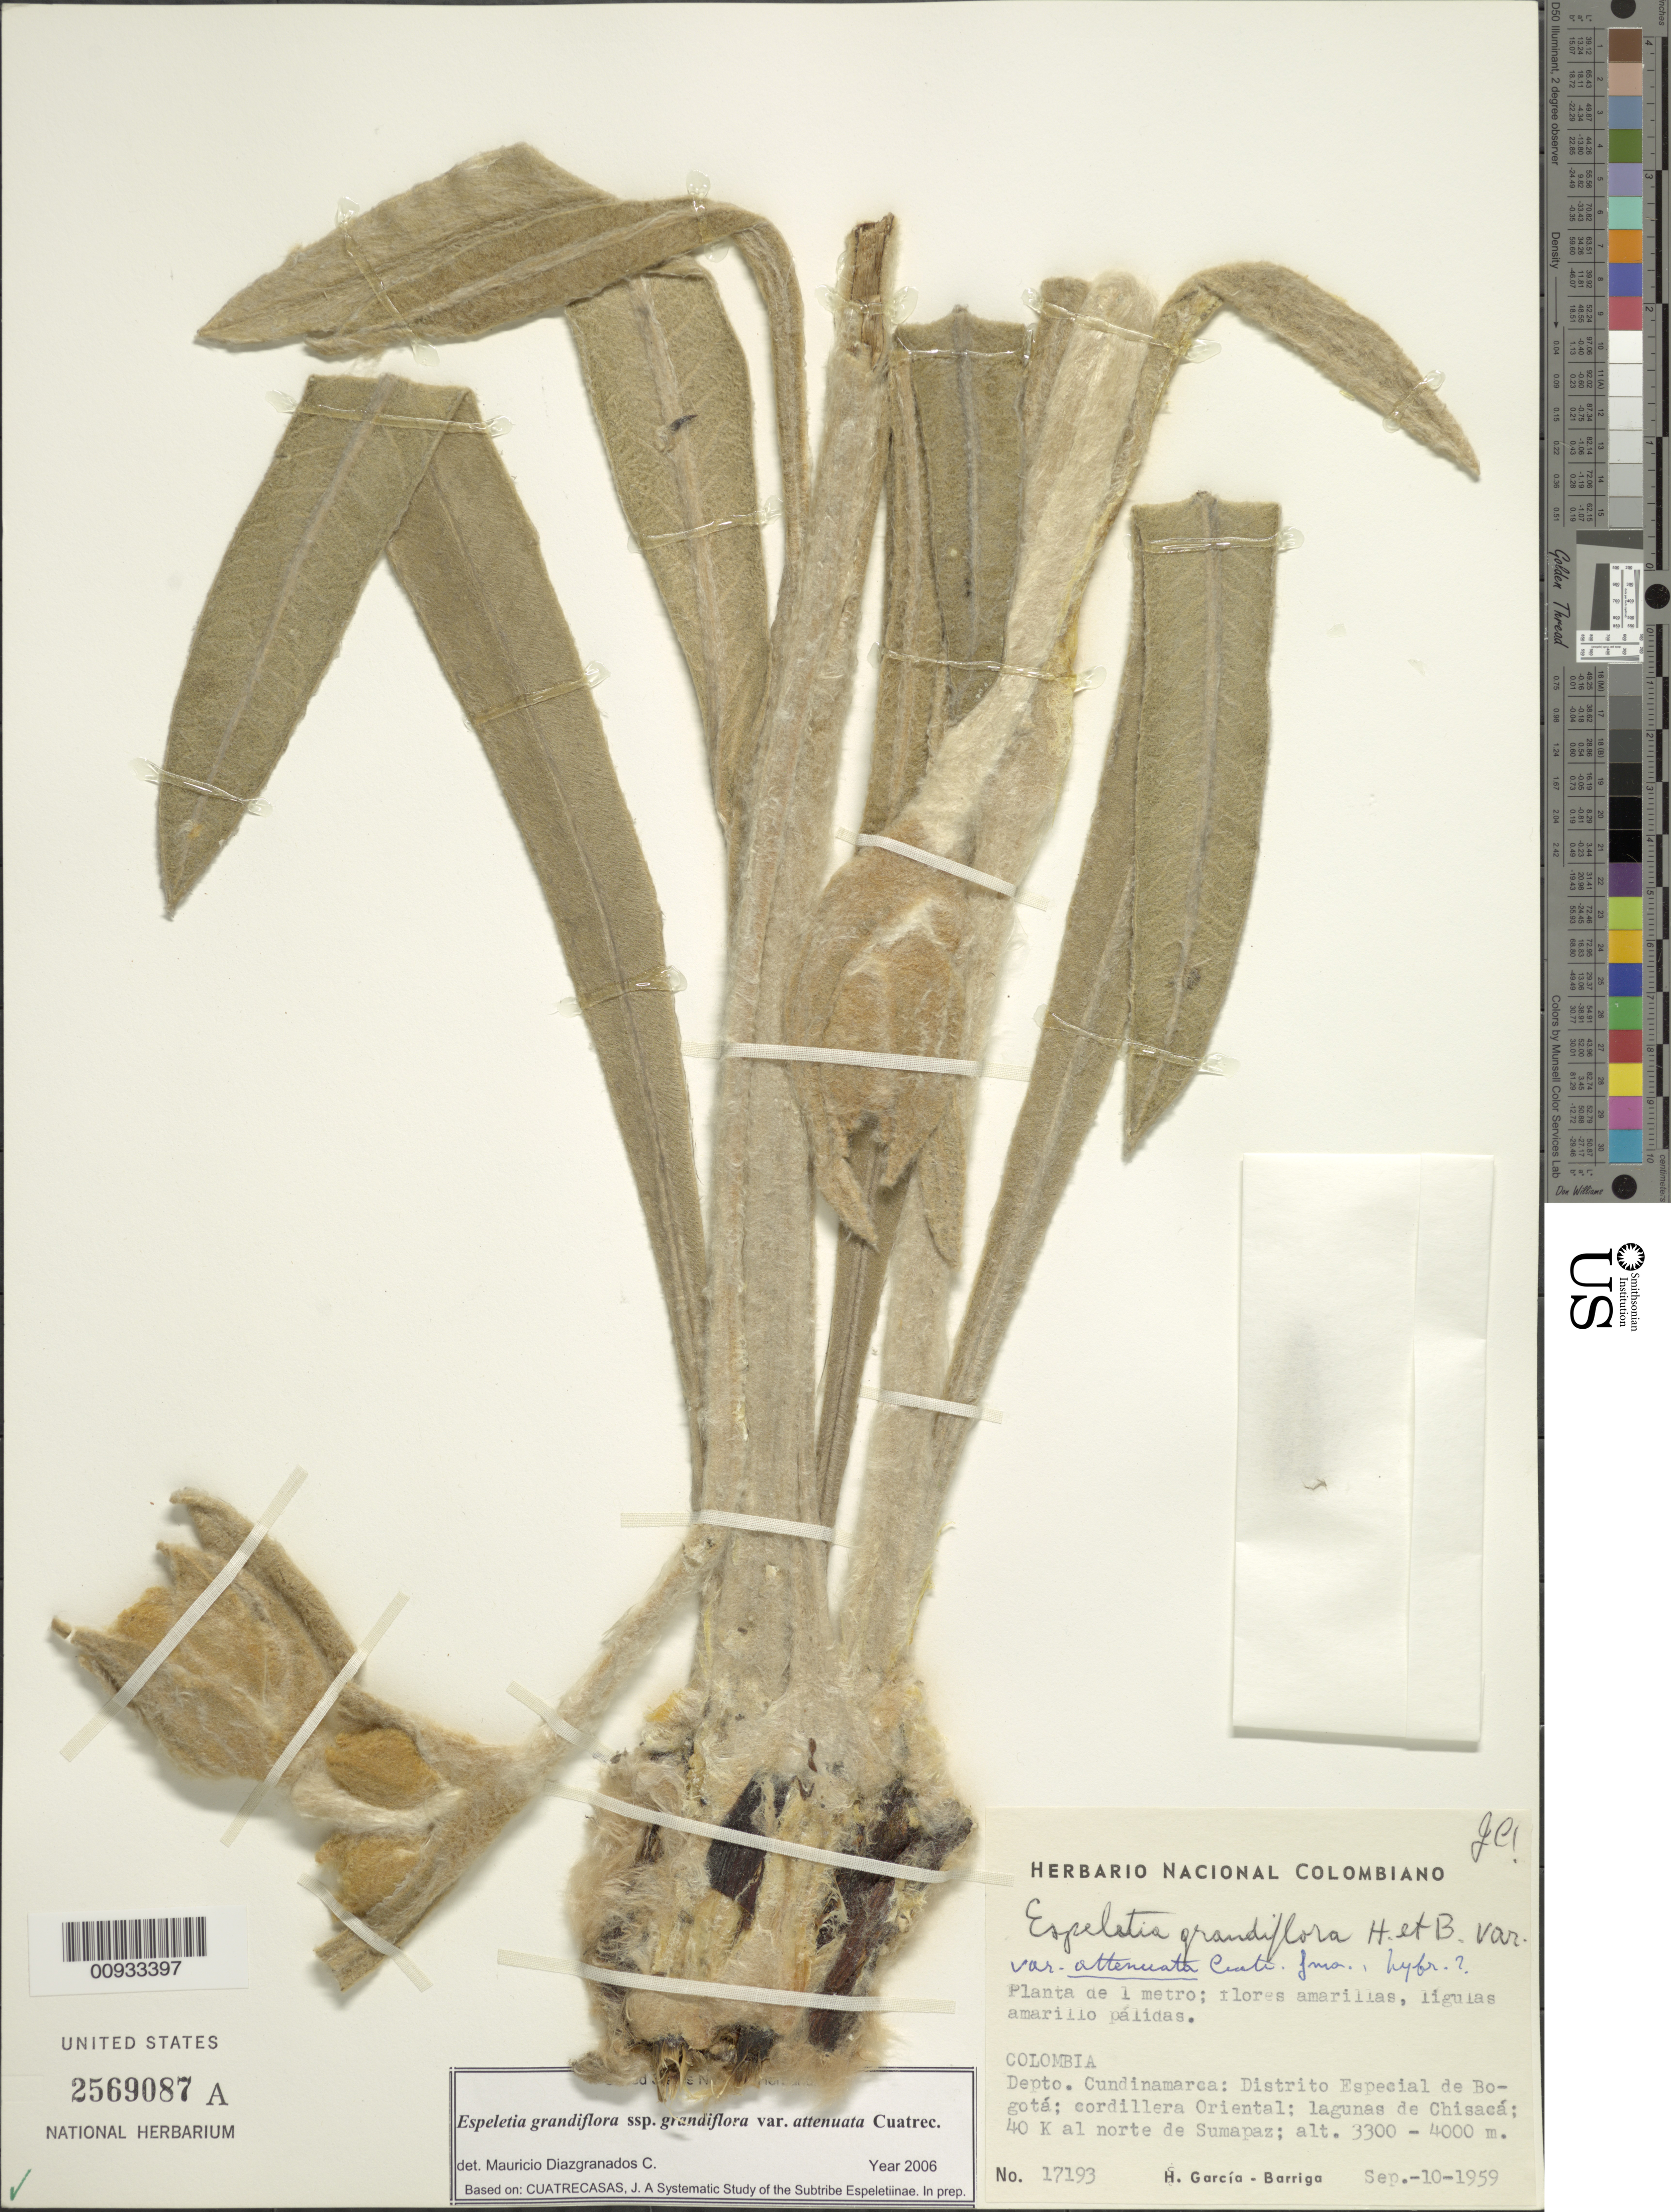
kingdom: Plantae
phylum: Tracheophyta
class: Magnoliopsida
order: Asterales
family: Asteraceae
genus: Espeletia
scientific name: Espeletia grandiflora var. attenuata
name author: Cuatrec.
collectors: H. García Barriga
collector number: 17193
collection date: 1959-09-10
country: Colombia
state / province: Cundinamarca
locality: Distrito Especial de Bogota; cordillera Oriental; lagunas de Chisaca, 40 K al norte de Sumapaz.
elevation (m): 3300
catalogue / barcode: US 2569087A